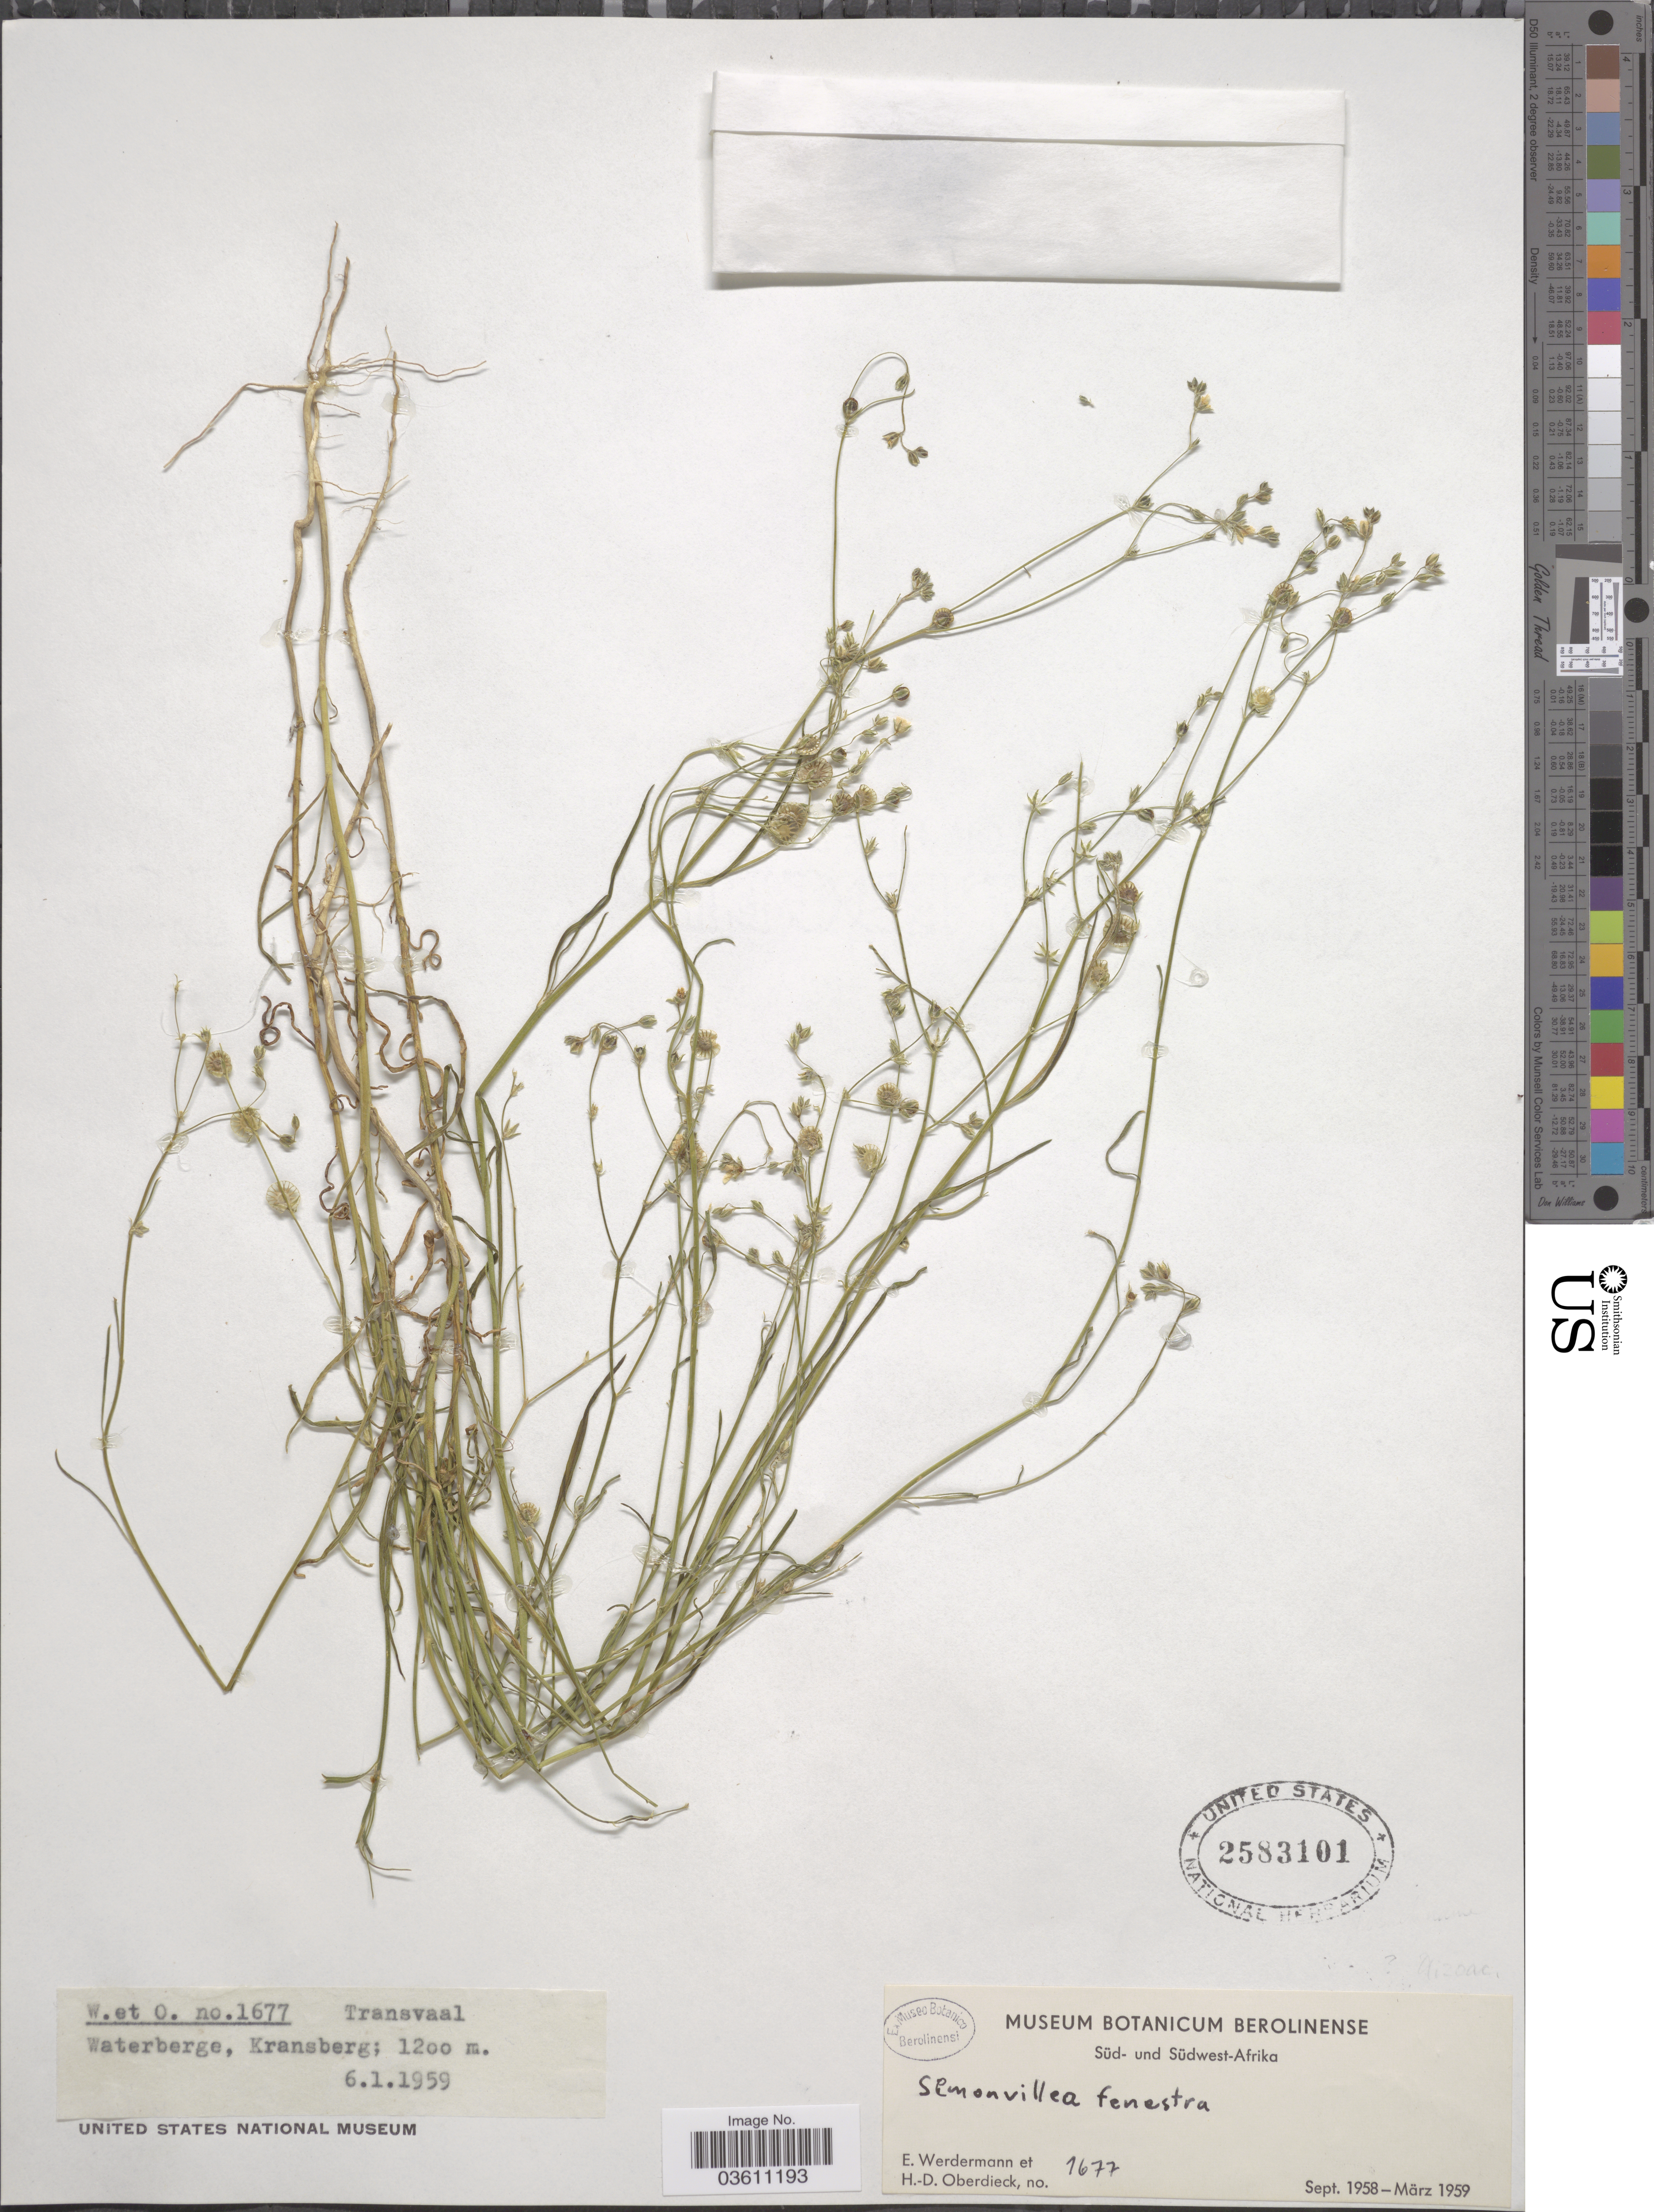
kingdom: Plantae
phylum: Tracheophyta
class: Magnoliopsida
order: Caryophyllales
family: Limeaceae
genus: Limeum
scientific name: Limeum fenestratum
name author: (Fenzl) Heimerl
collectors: E. Werdermann & H. Oberdieck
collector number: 1677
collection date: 1959-01-06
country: South Africa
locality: Transvaal. Waterberge, Kransberg.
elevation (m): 1200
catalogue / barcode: US 2583101